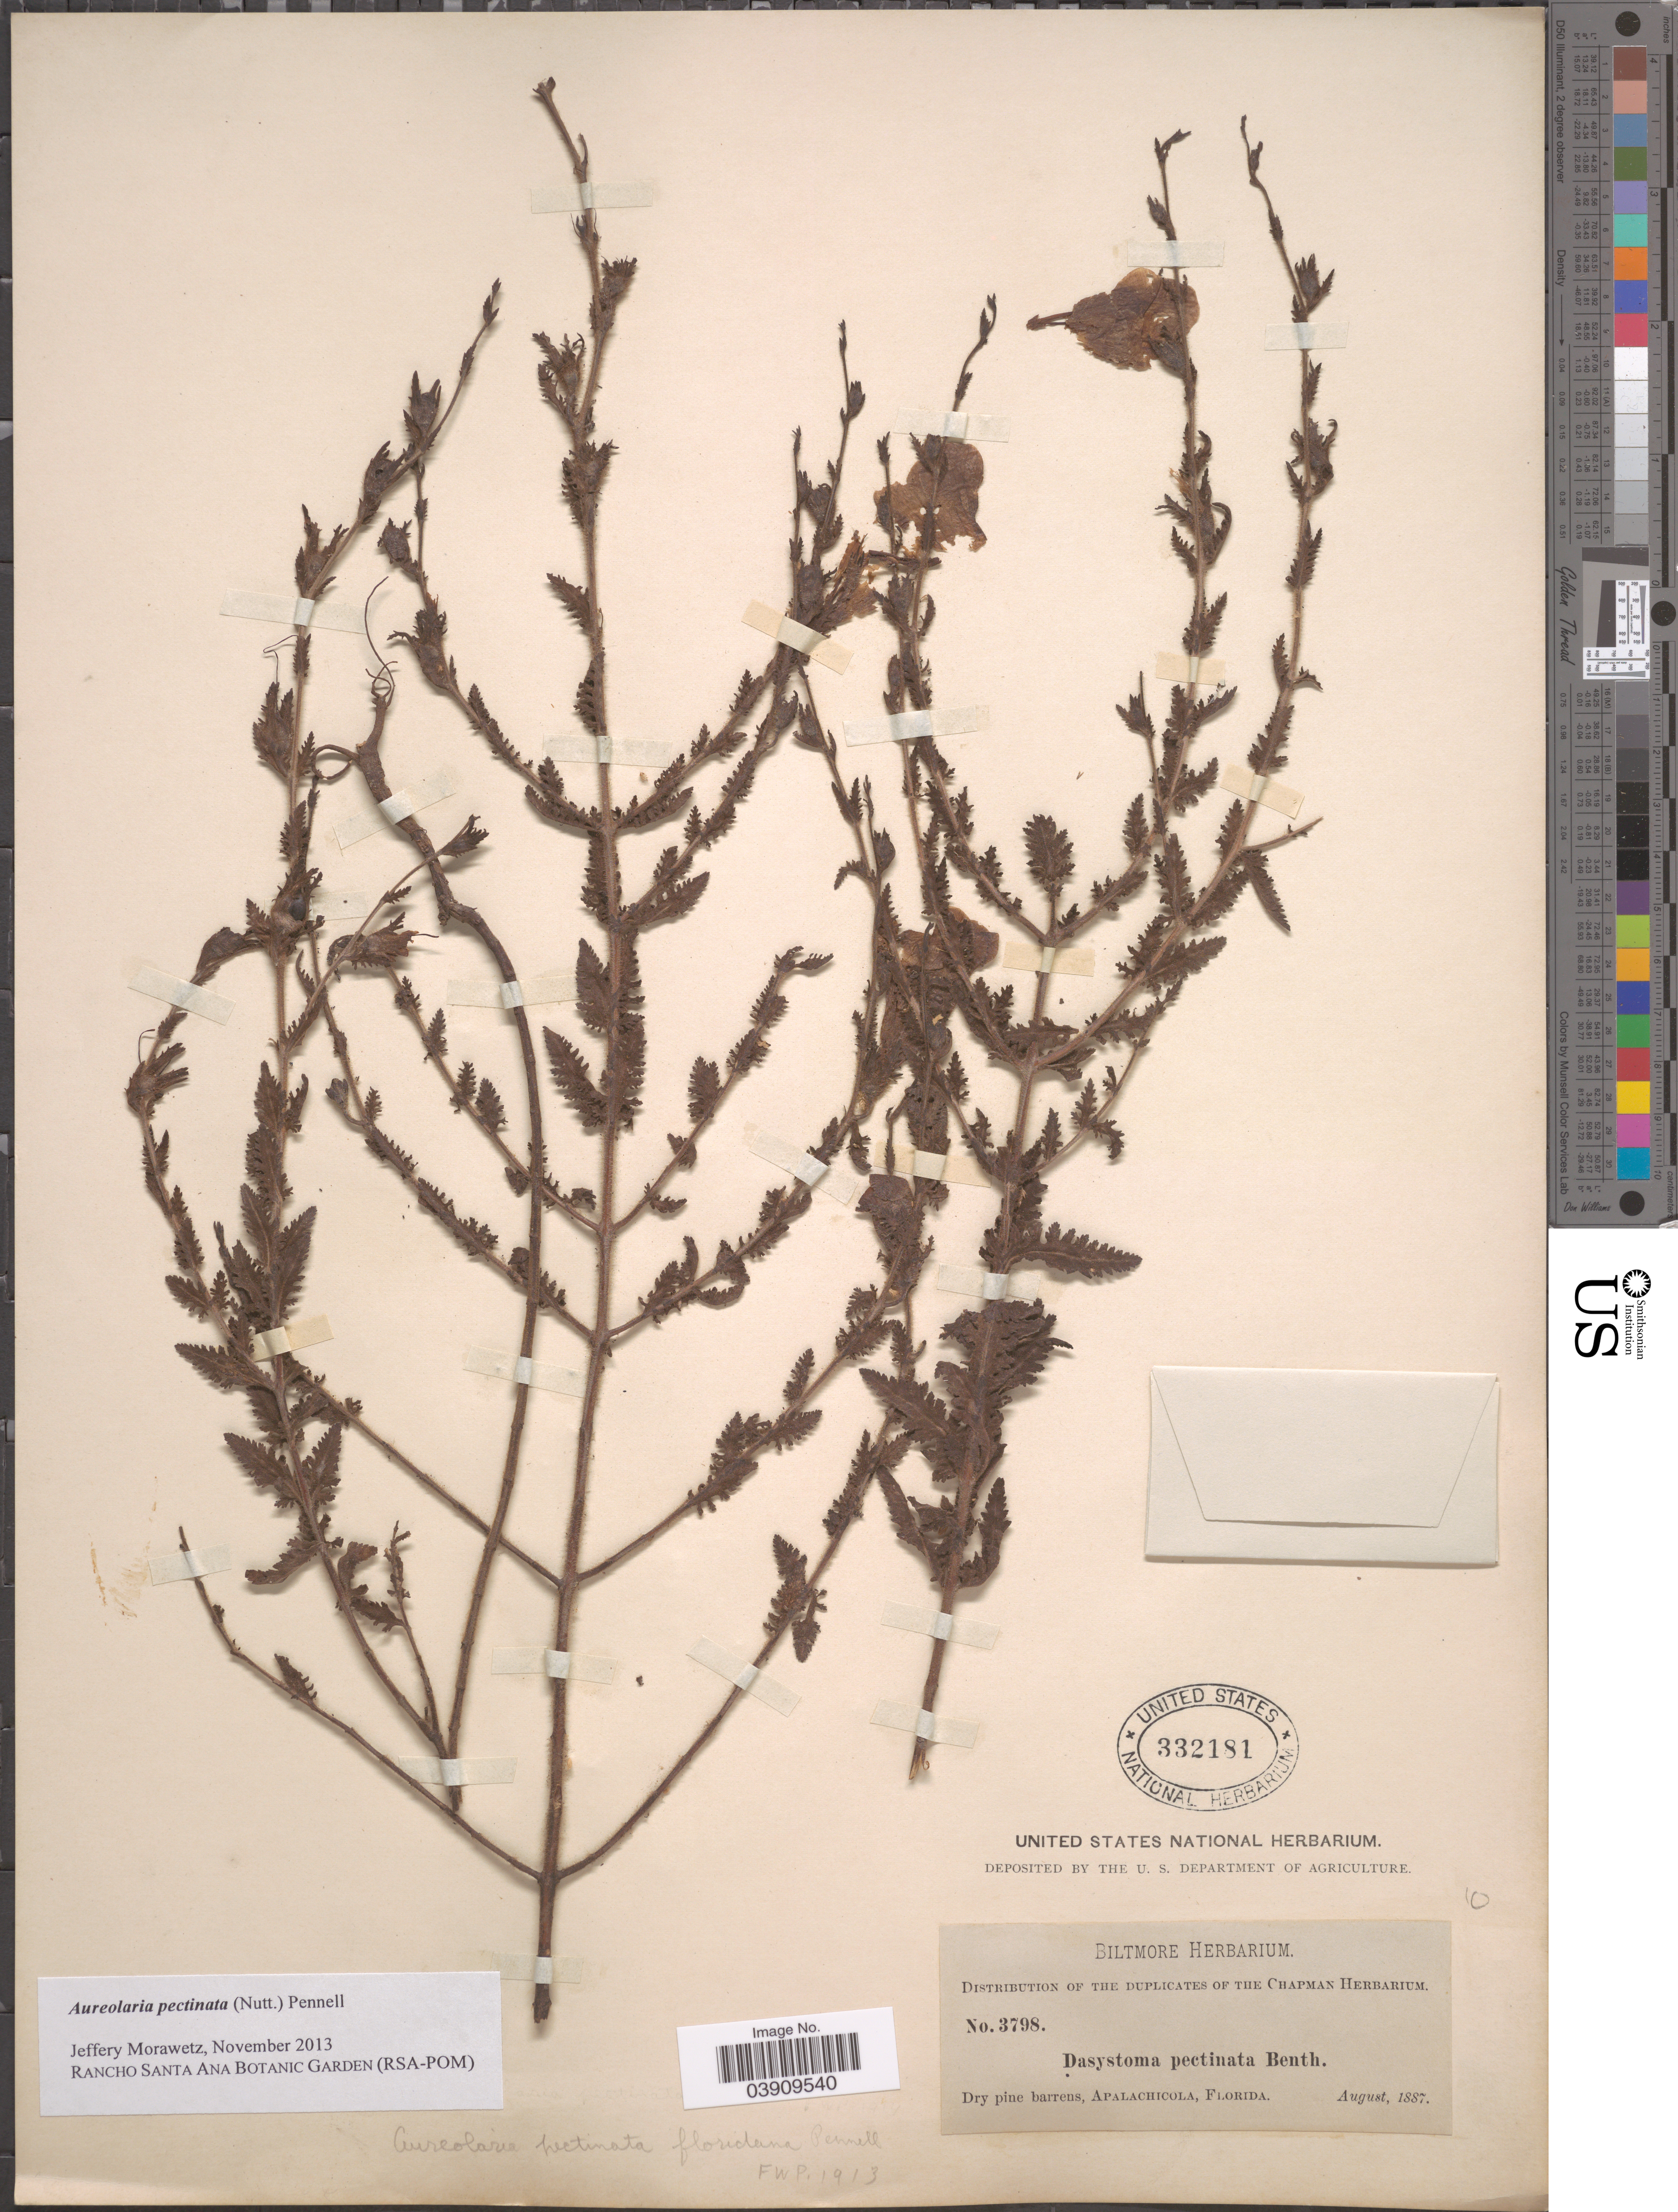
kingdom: Plantae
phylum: Tracheophyta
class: Magnoliopsida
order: Lamiales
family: Orobanchaceae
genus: Aureolaria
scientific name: Aureolaria pectinata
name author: (Nutt.) Pennell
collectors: ex herb. Biltmore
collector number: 3798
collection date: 1887-08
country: United States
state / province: Florida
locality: Apalachicola.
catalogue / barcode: US 332181